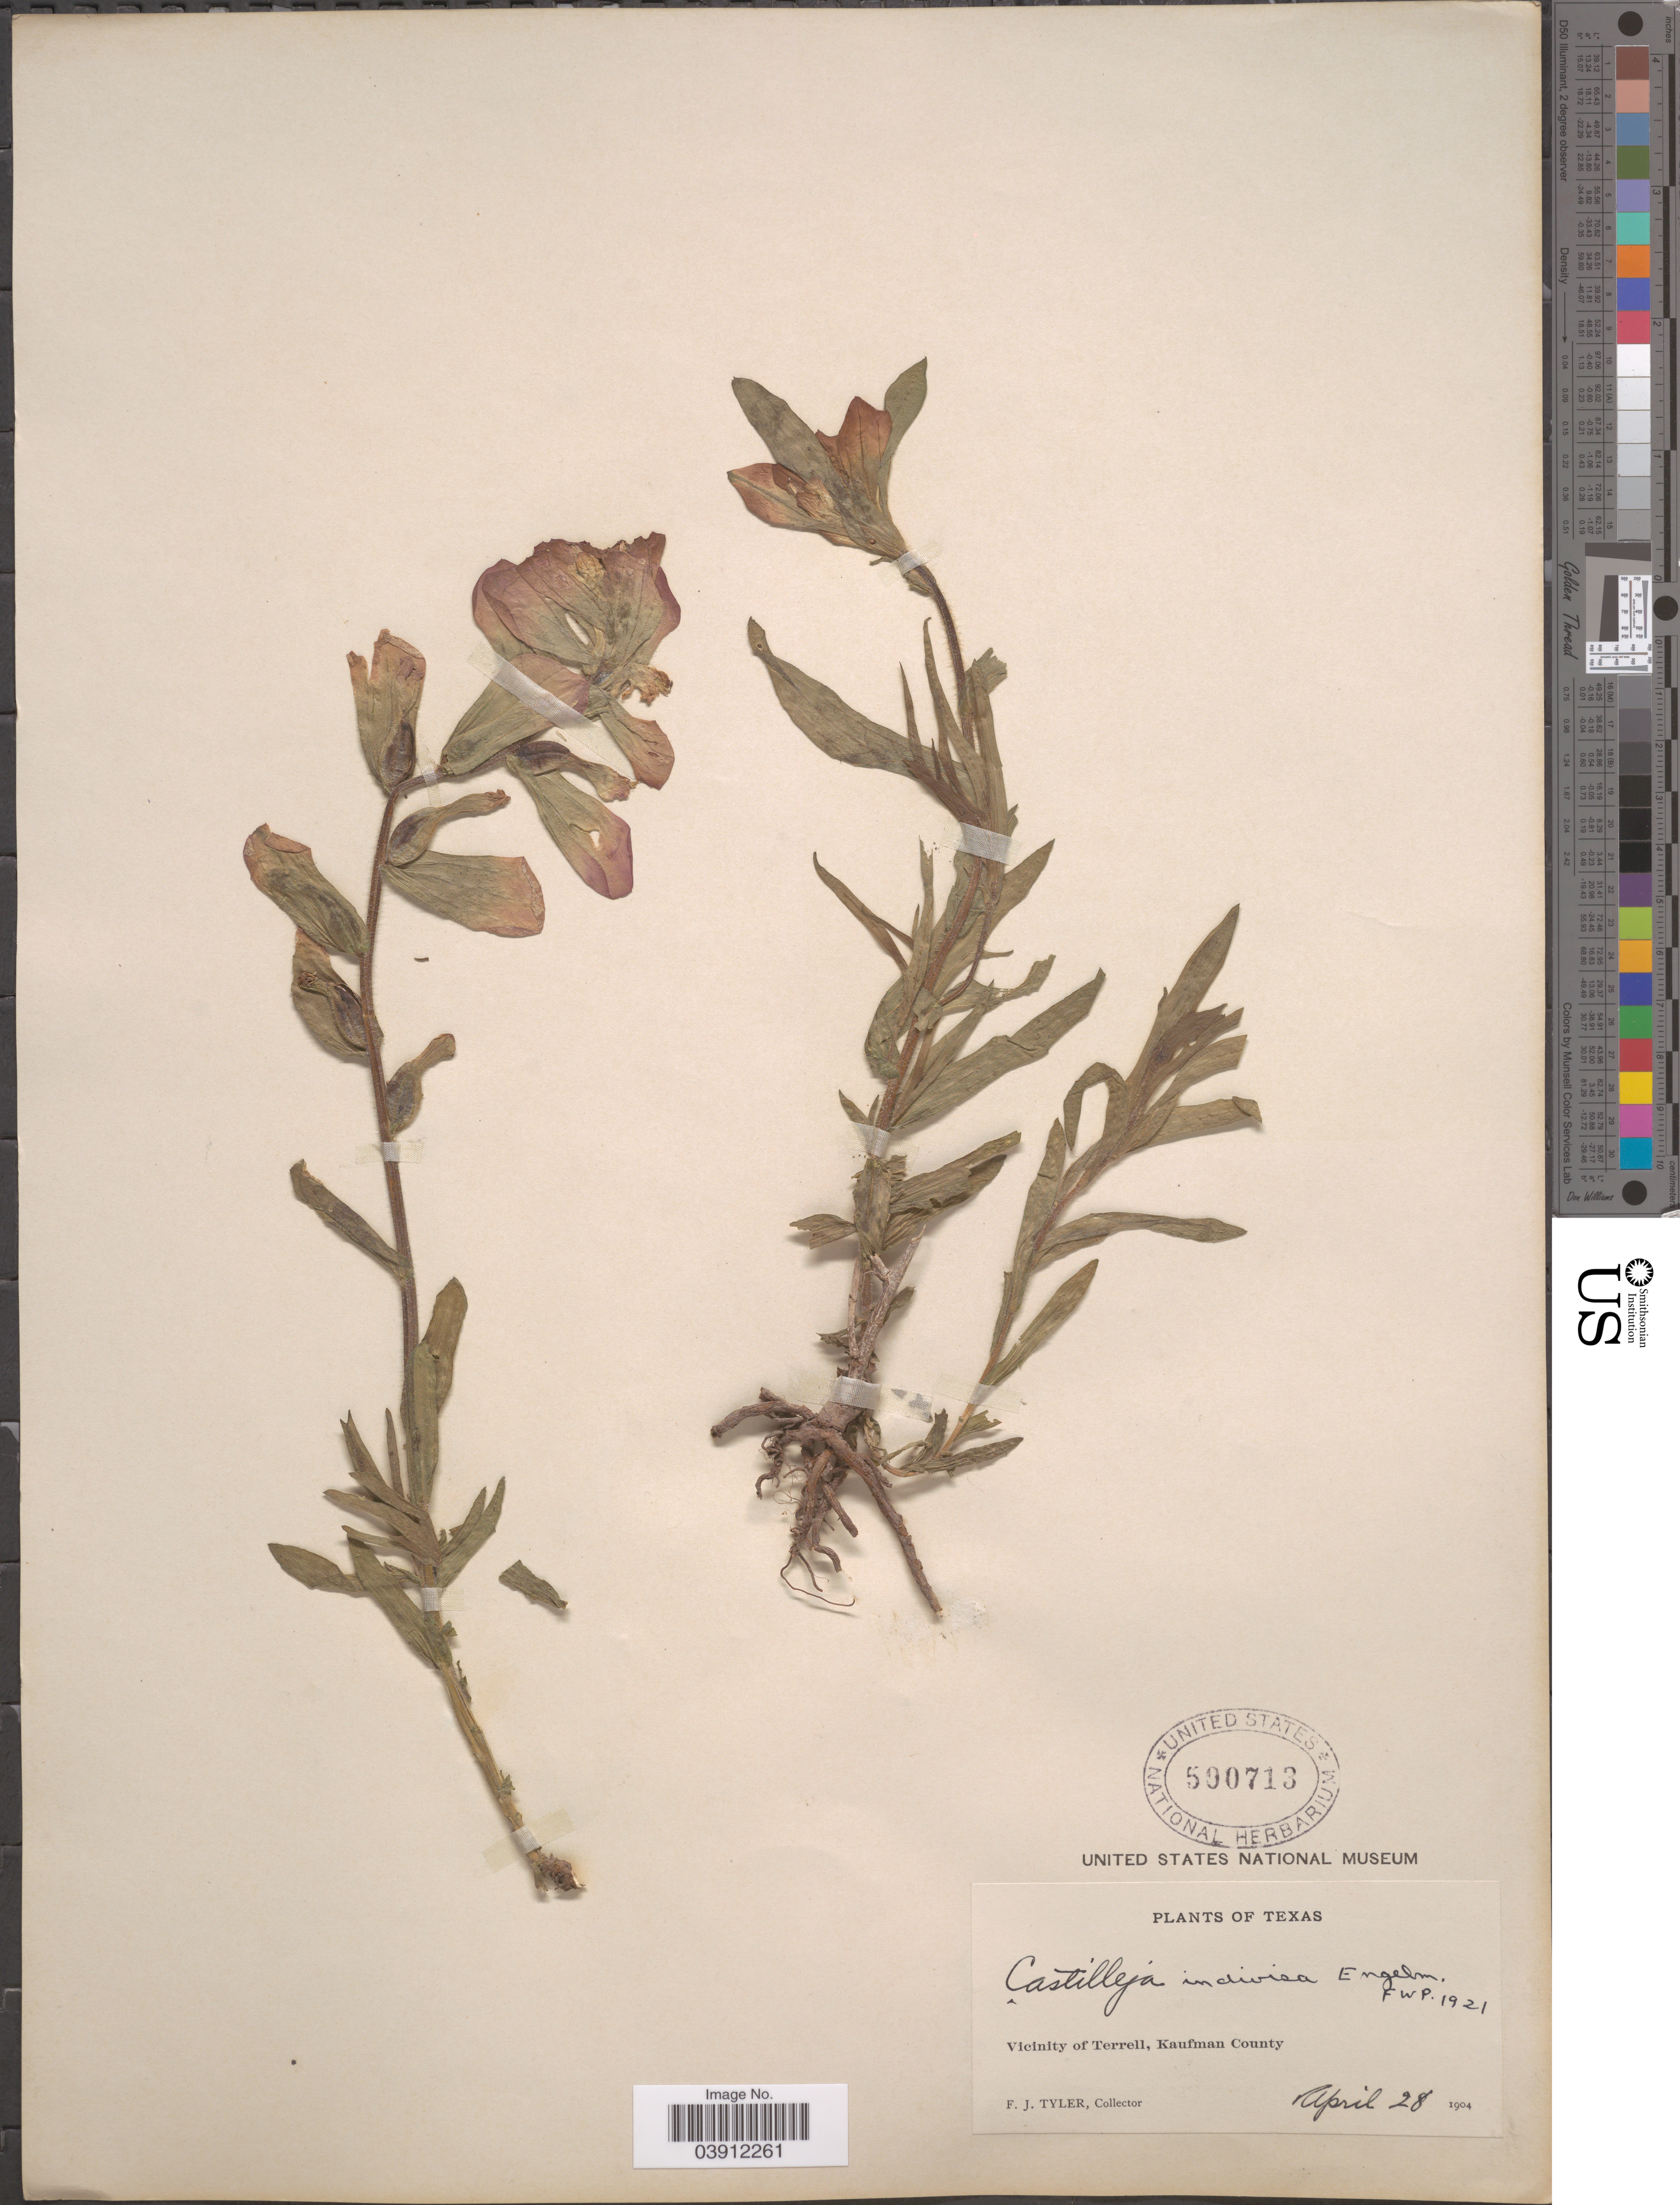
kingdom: Plantae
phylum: Tracheophyta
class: Magnoliopsida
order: Lamiales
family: Orobanchaceae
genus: Castilleja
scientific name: Castilleja indivisa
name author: Engelm. in Engelm. & A. Gray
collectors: F. Tyler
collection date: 1904-04-28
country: United States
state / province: Texas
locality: Vicinity of Terrell, Kaufman County.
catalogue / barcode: US 500713